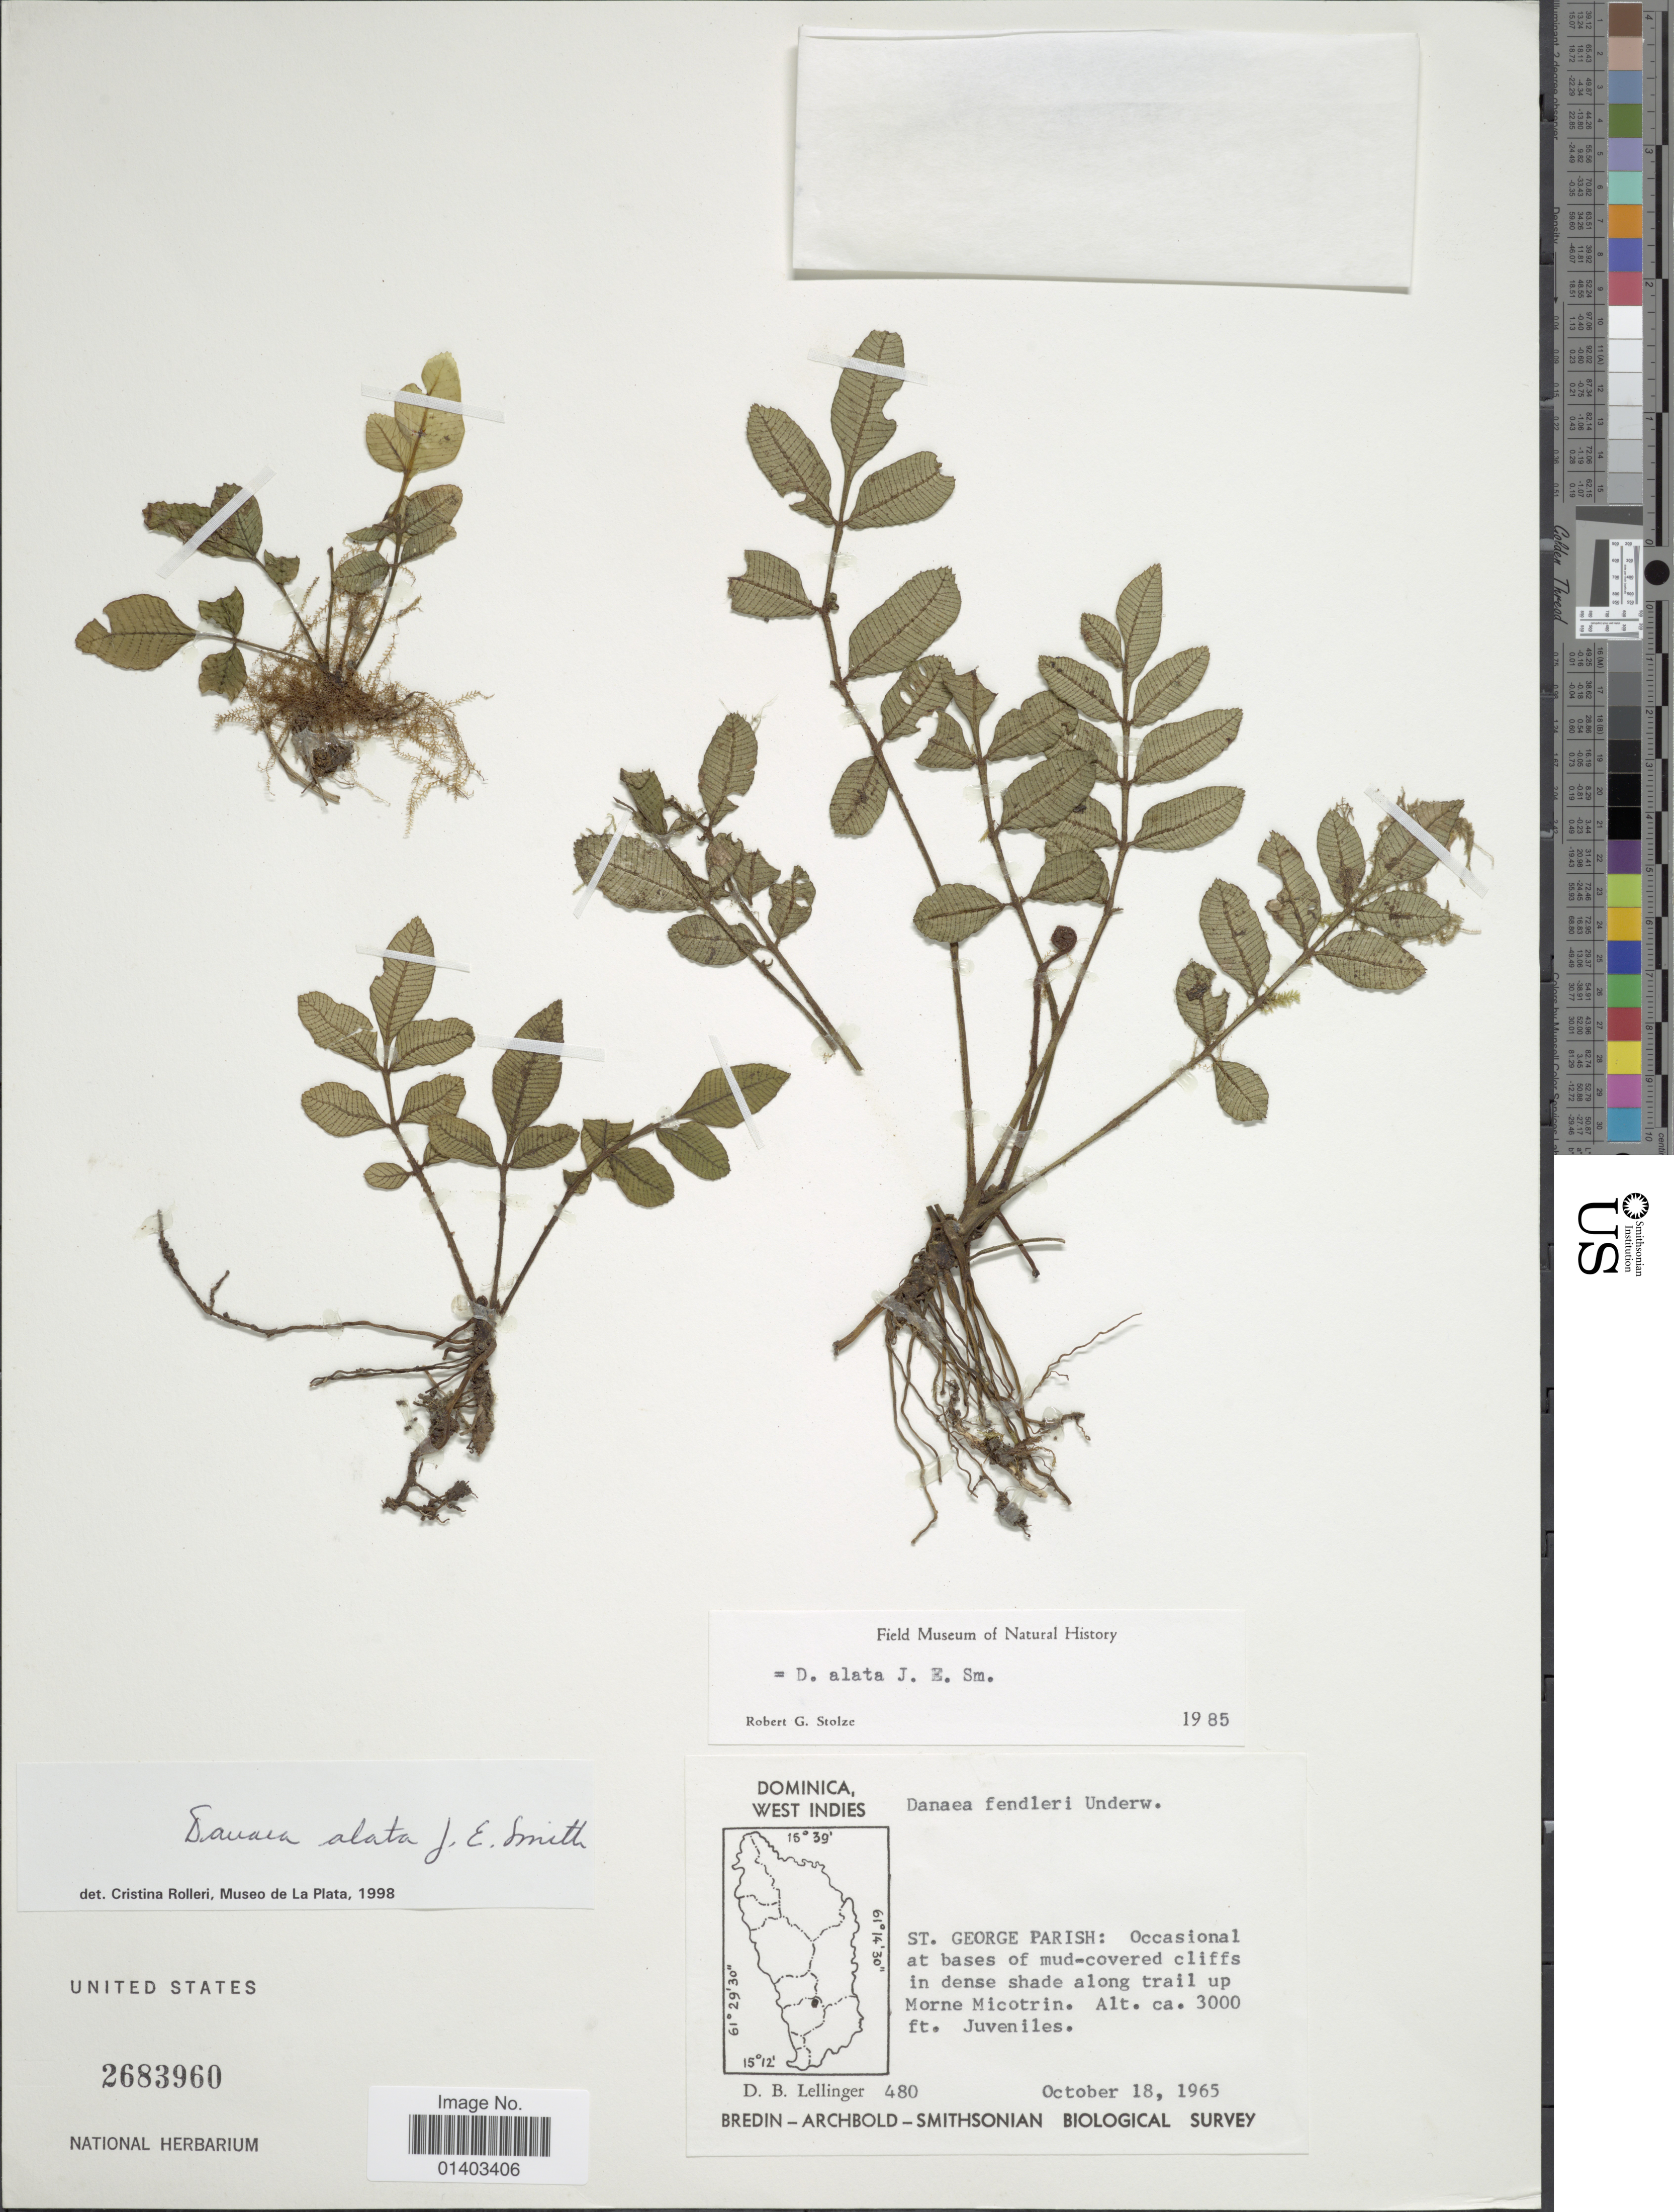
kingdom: Plantae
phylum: Tracheophyta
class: Polypodiopsida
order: Marattiales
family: Marattiaceae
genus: Danaea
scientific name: Danaea alata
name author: Sm.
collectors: D. B. Lellinger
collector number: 480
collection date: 1965-10-18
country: Dominica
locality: West Indies, St George Oarish: occasional at bases of mud-covered cliffs in dense shade along trail up Morne Micotrin ft Juveniles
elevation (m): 914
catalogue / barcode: US 2683960